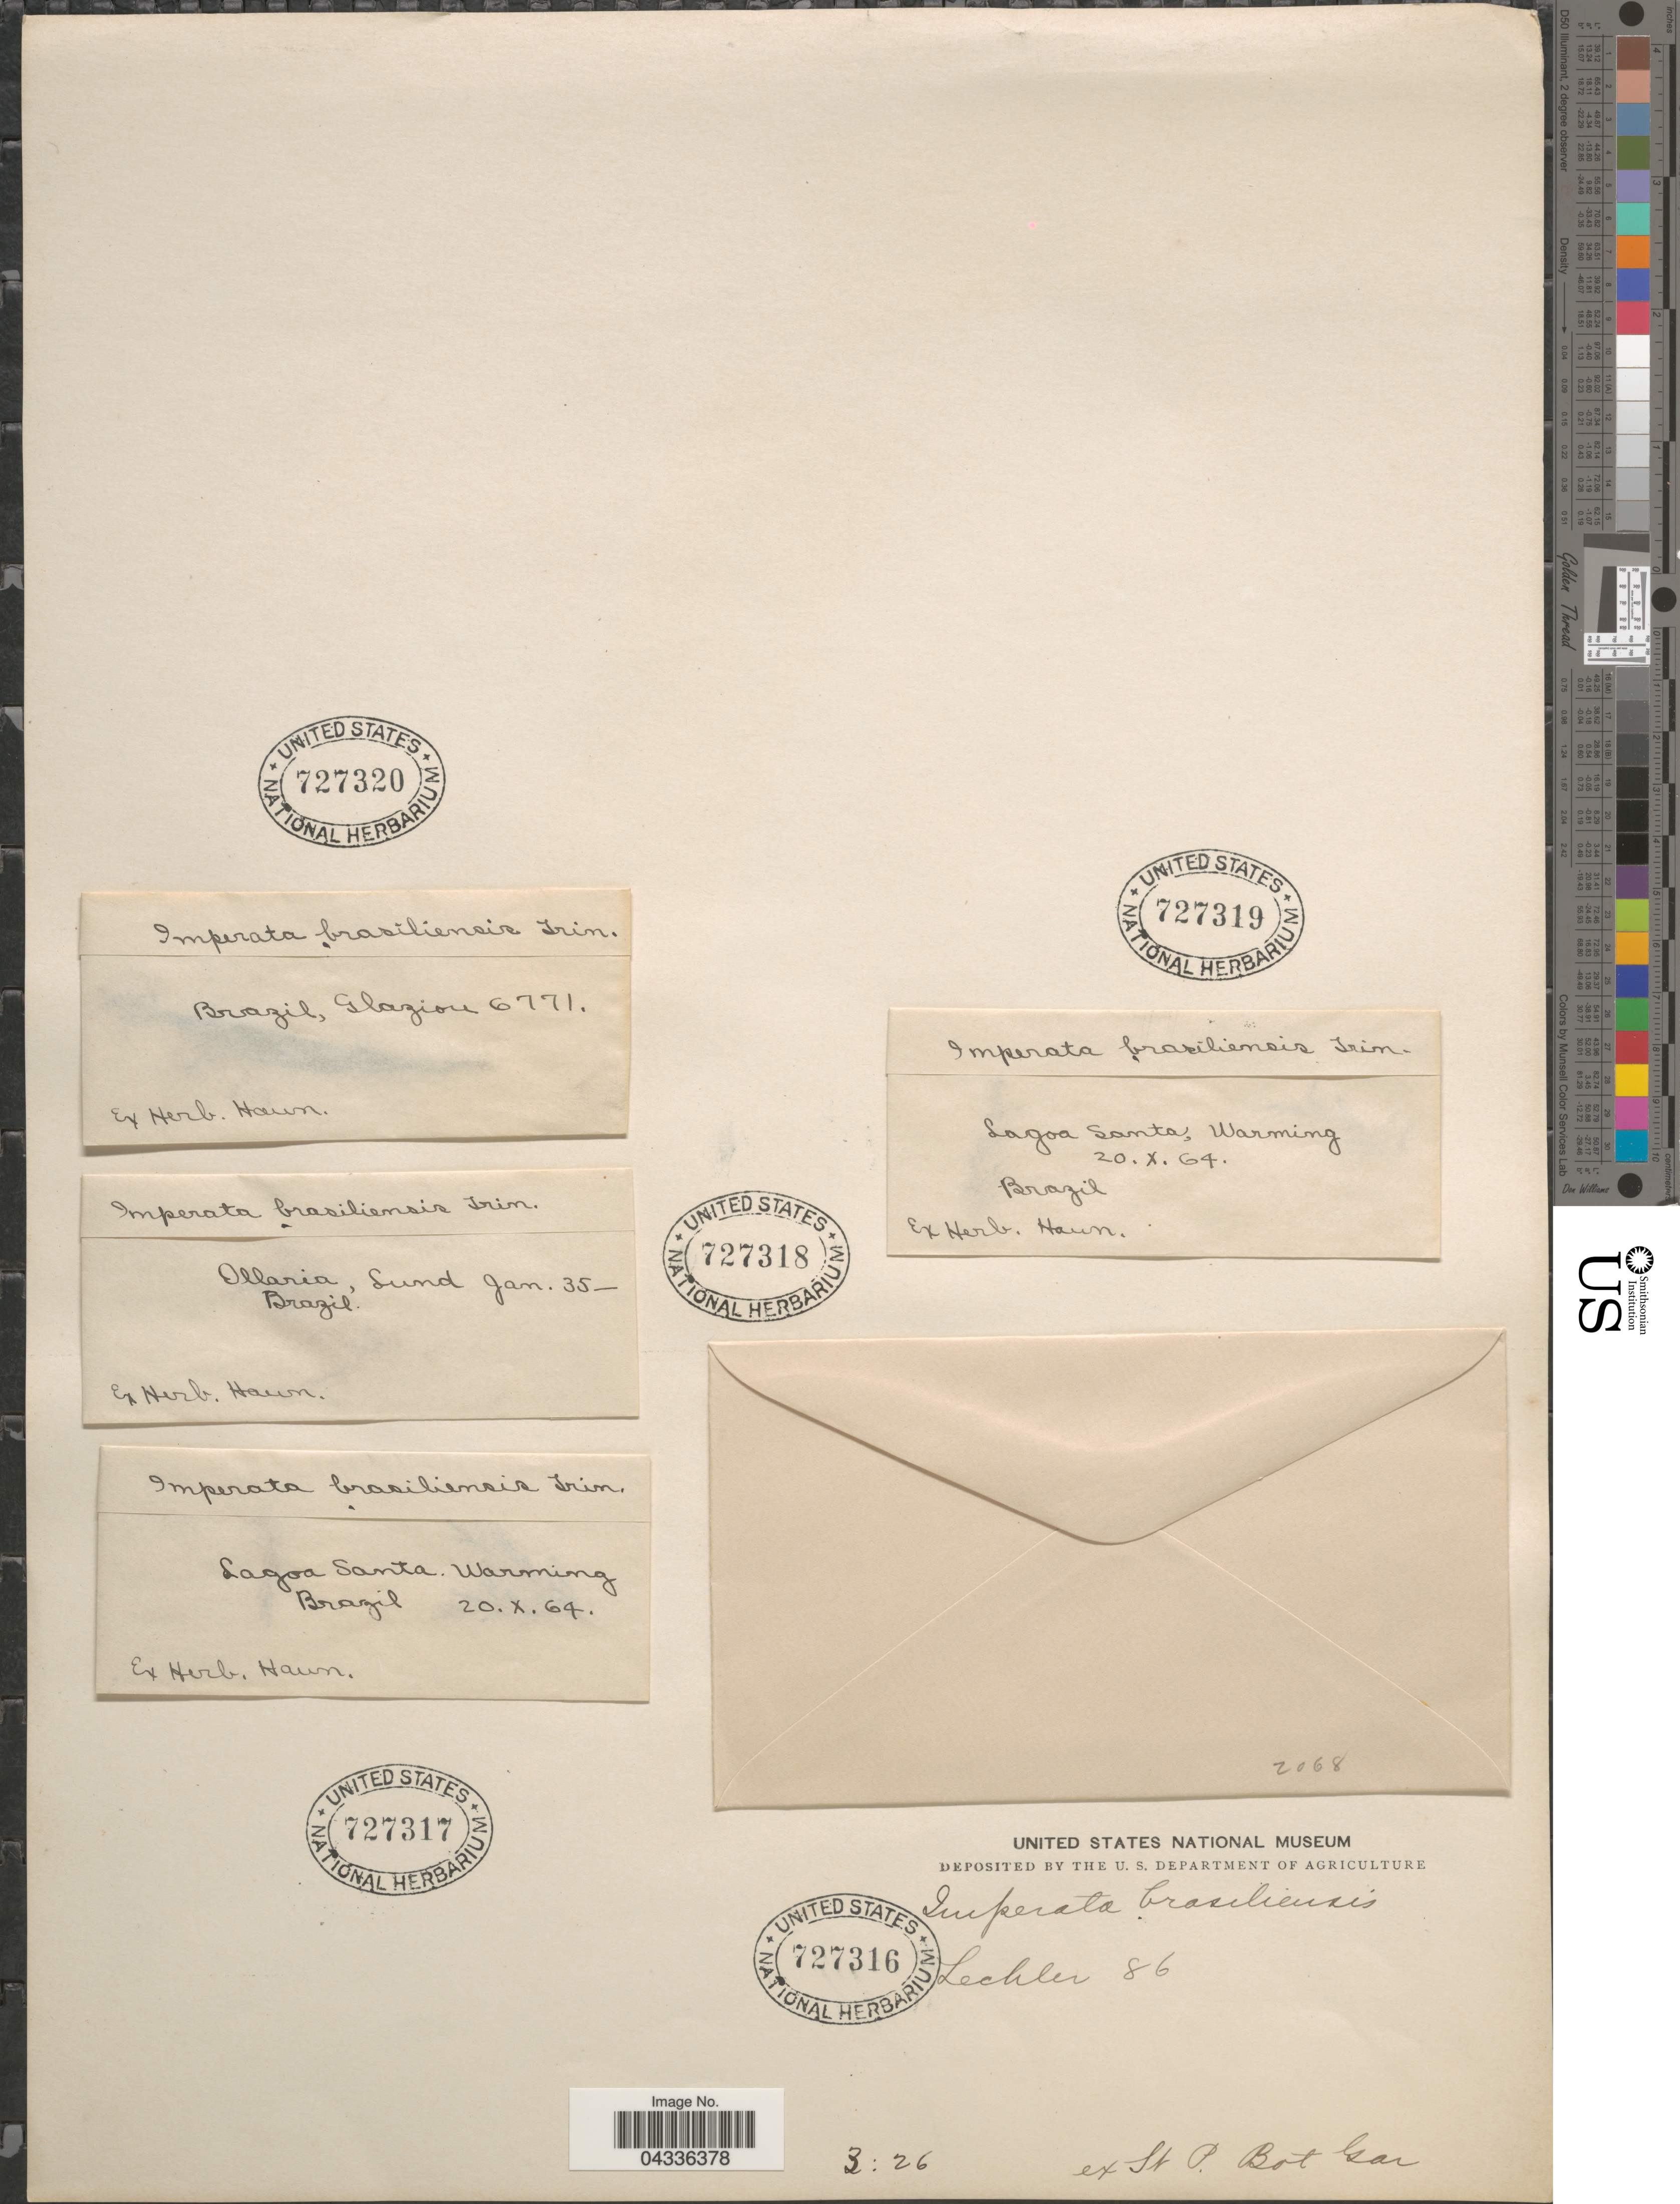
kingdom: Plantae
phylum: Tracheophyta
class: Liliopsida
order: Poales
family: Poaceae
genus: Imperata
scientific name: Imperata brasiliensis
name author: Trin.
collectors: Glaziou, --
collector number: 6771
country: Brazil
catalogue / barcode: US 727320